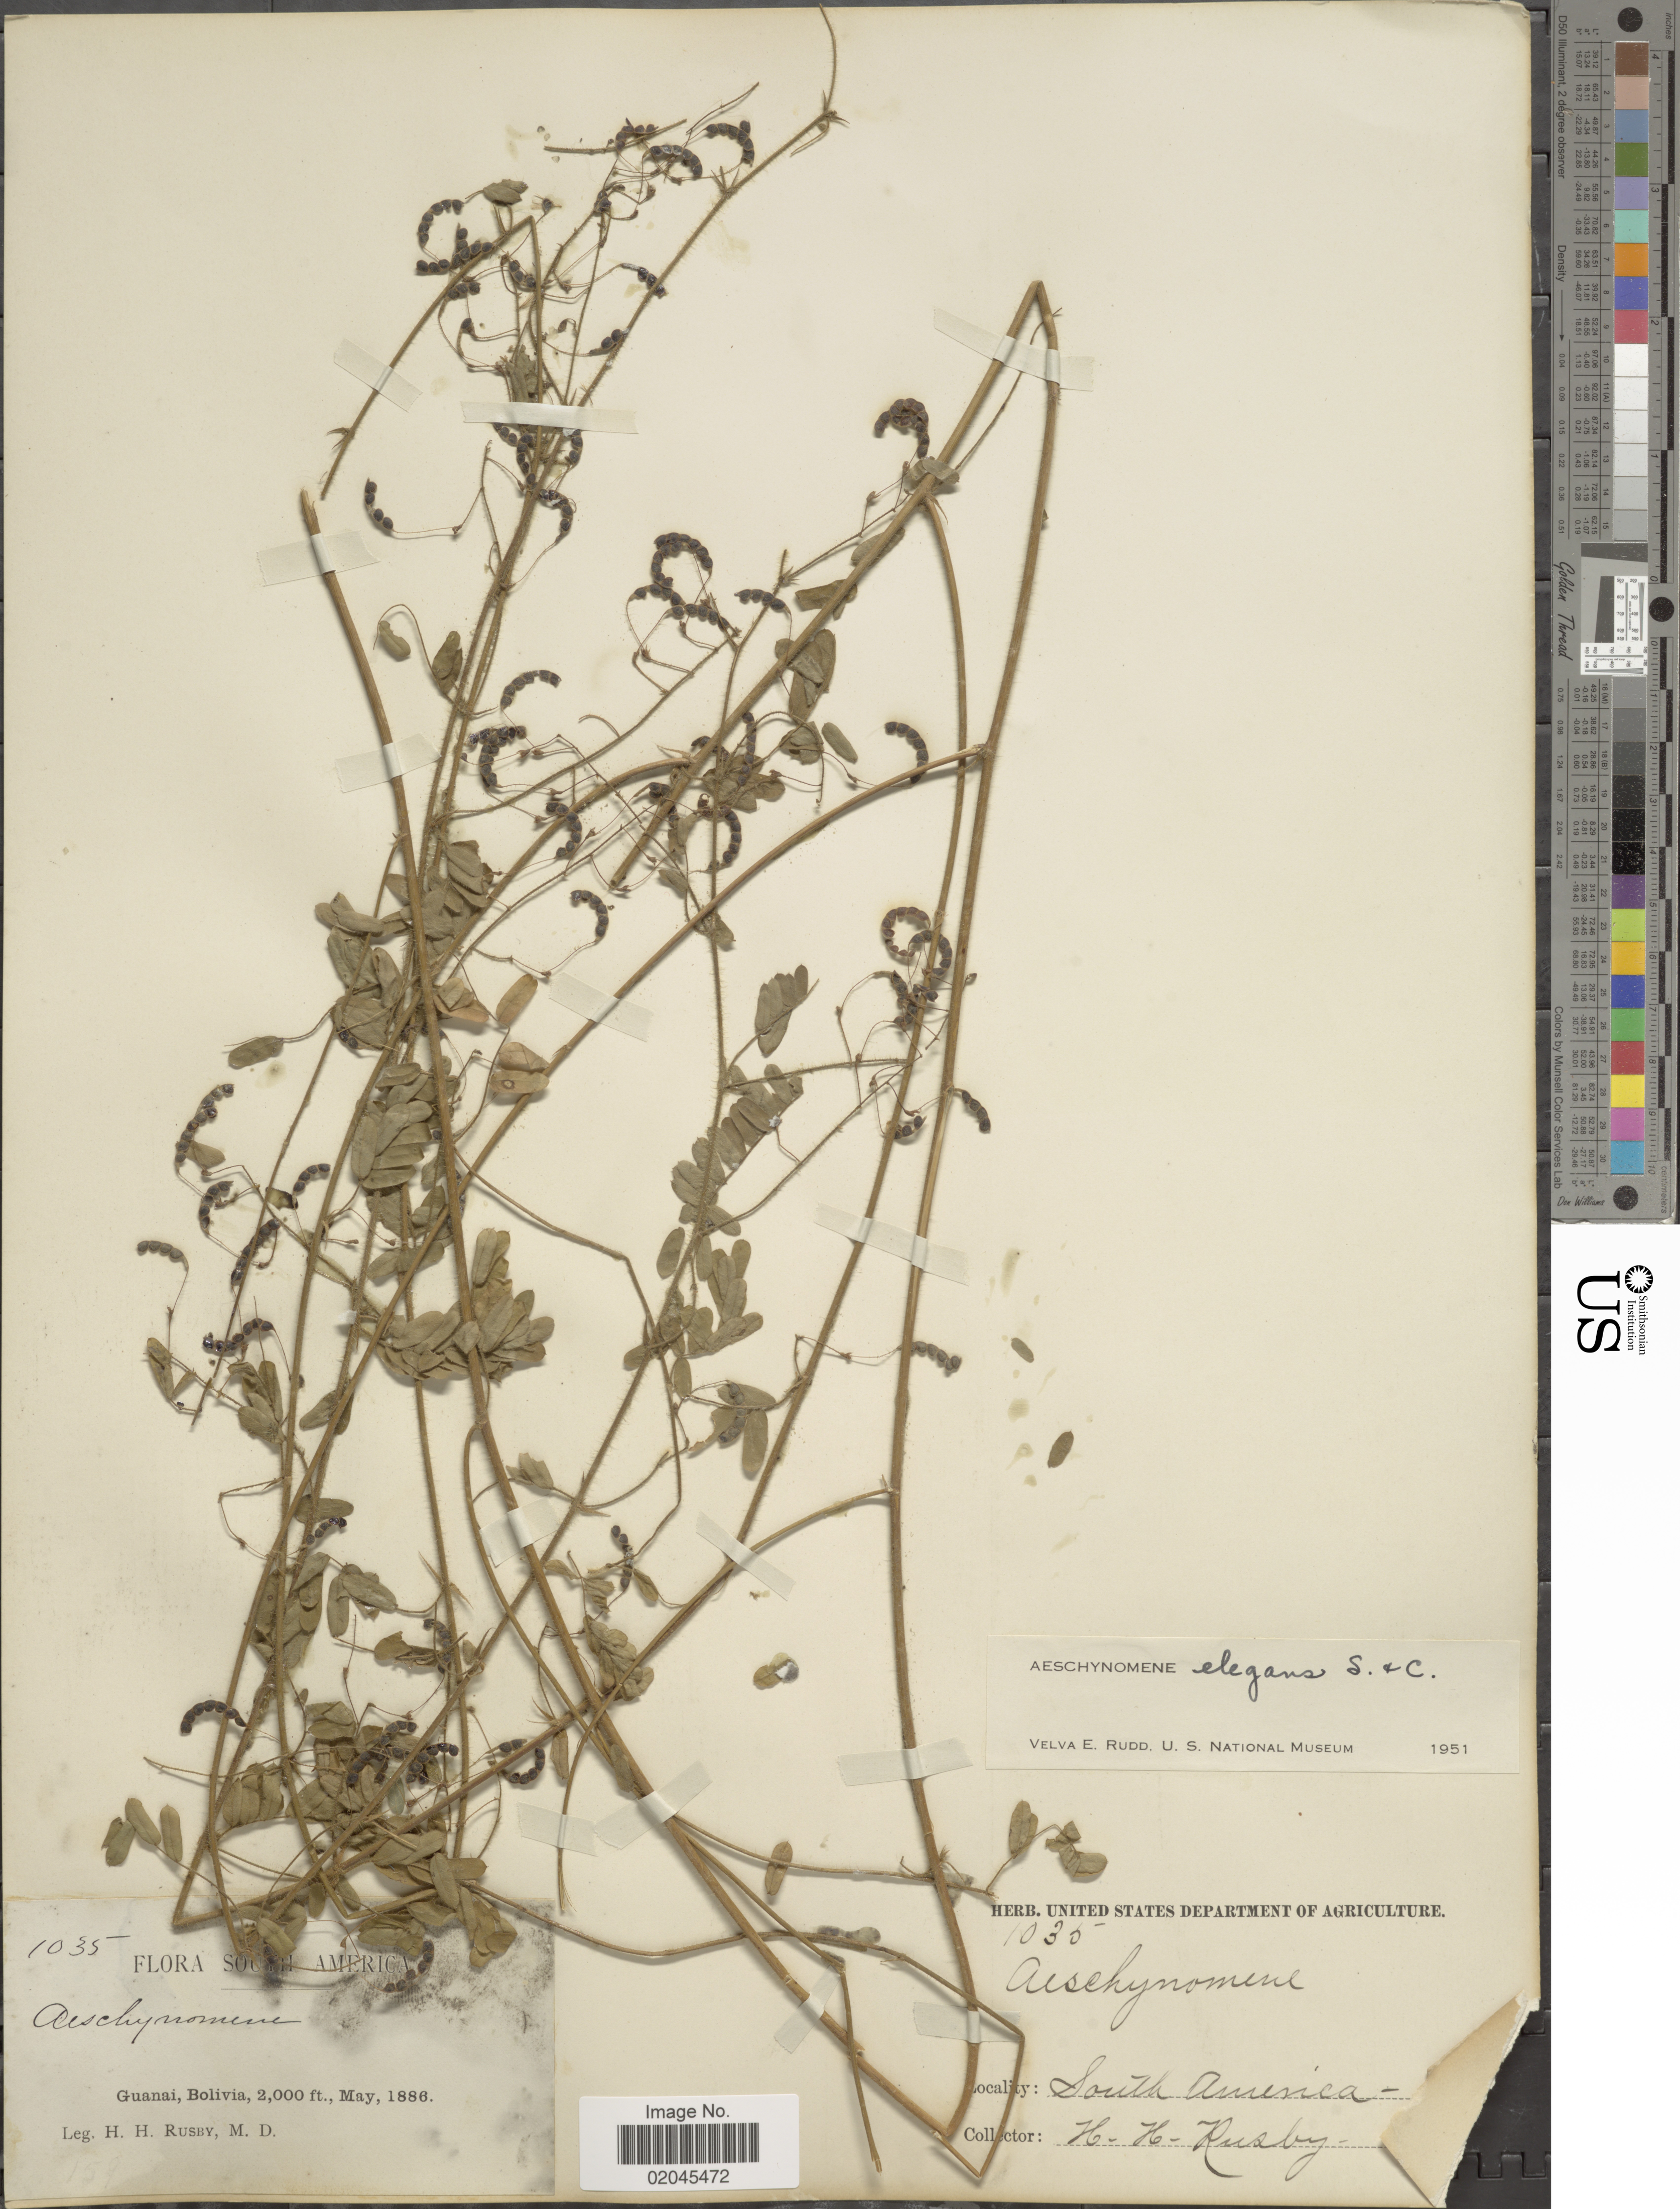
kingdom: Plantae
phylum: Tracheophyta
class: Magnoliopsida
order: Fabales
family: Fabaceae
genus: Aeschynomene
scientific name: Aeschynomene elegans var. elegans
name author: Cham. ex Schltdl.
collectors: H. H. Rusby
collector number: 1035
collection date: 1886-05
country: Bolivia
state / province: La Páz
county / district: Larecaja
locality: Guanay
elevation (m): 610